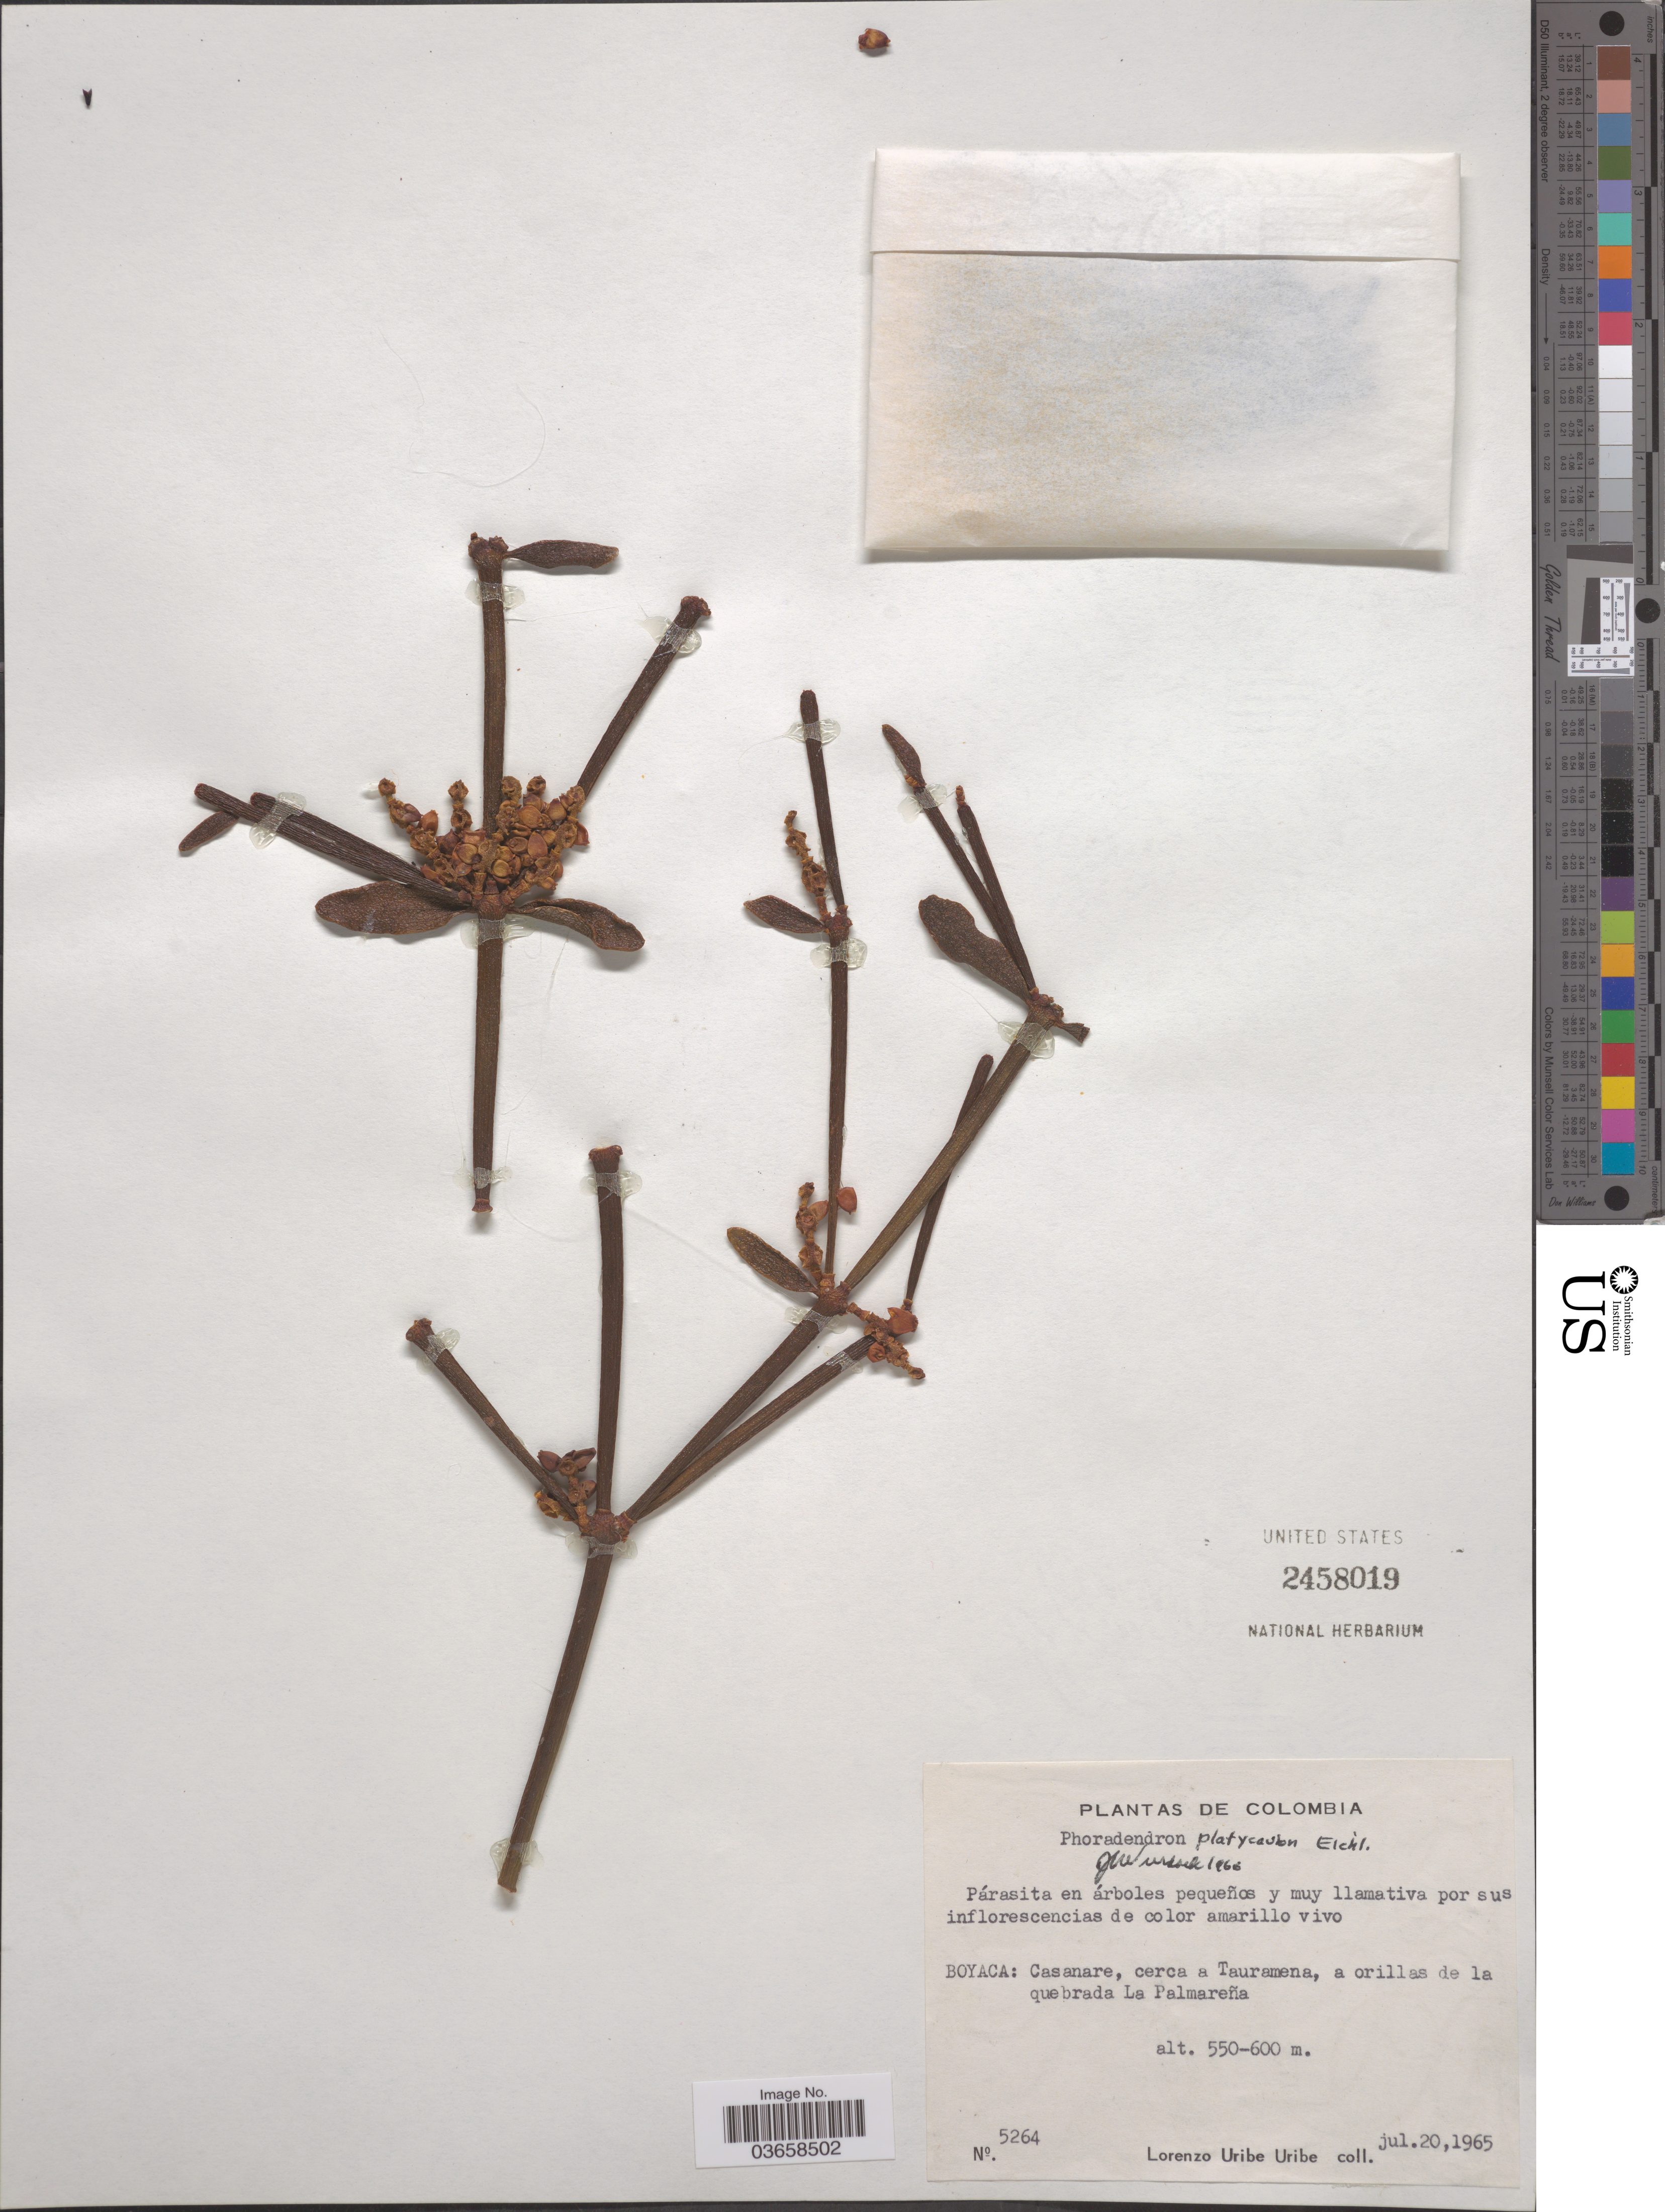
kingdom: Plantae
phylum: Tracheophyta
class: Magnoliopsida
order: Santalales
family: Viscaceae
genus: Phoradendron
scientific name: Phoradendron platycaulon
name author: Eichler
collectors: L. Uribe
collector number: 5264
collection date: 1965-07-20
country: Colombia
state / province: Boyacá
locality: Casanare, cerca a Tauramena, a orillas de la quebrada La Palmareña.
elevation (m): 550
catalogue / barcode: US 2458019